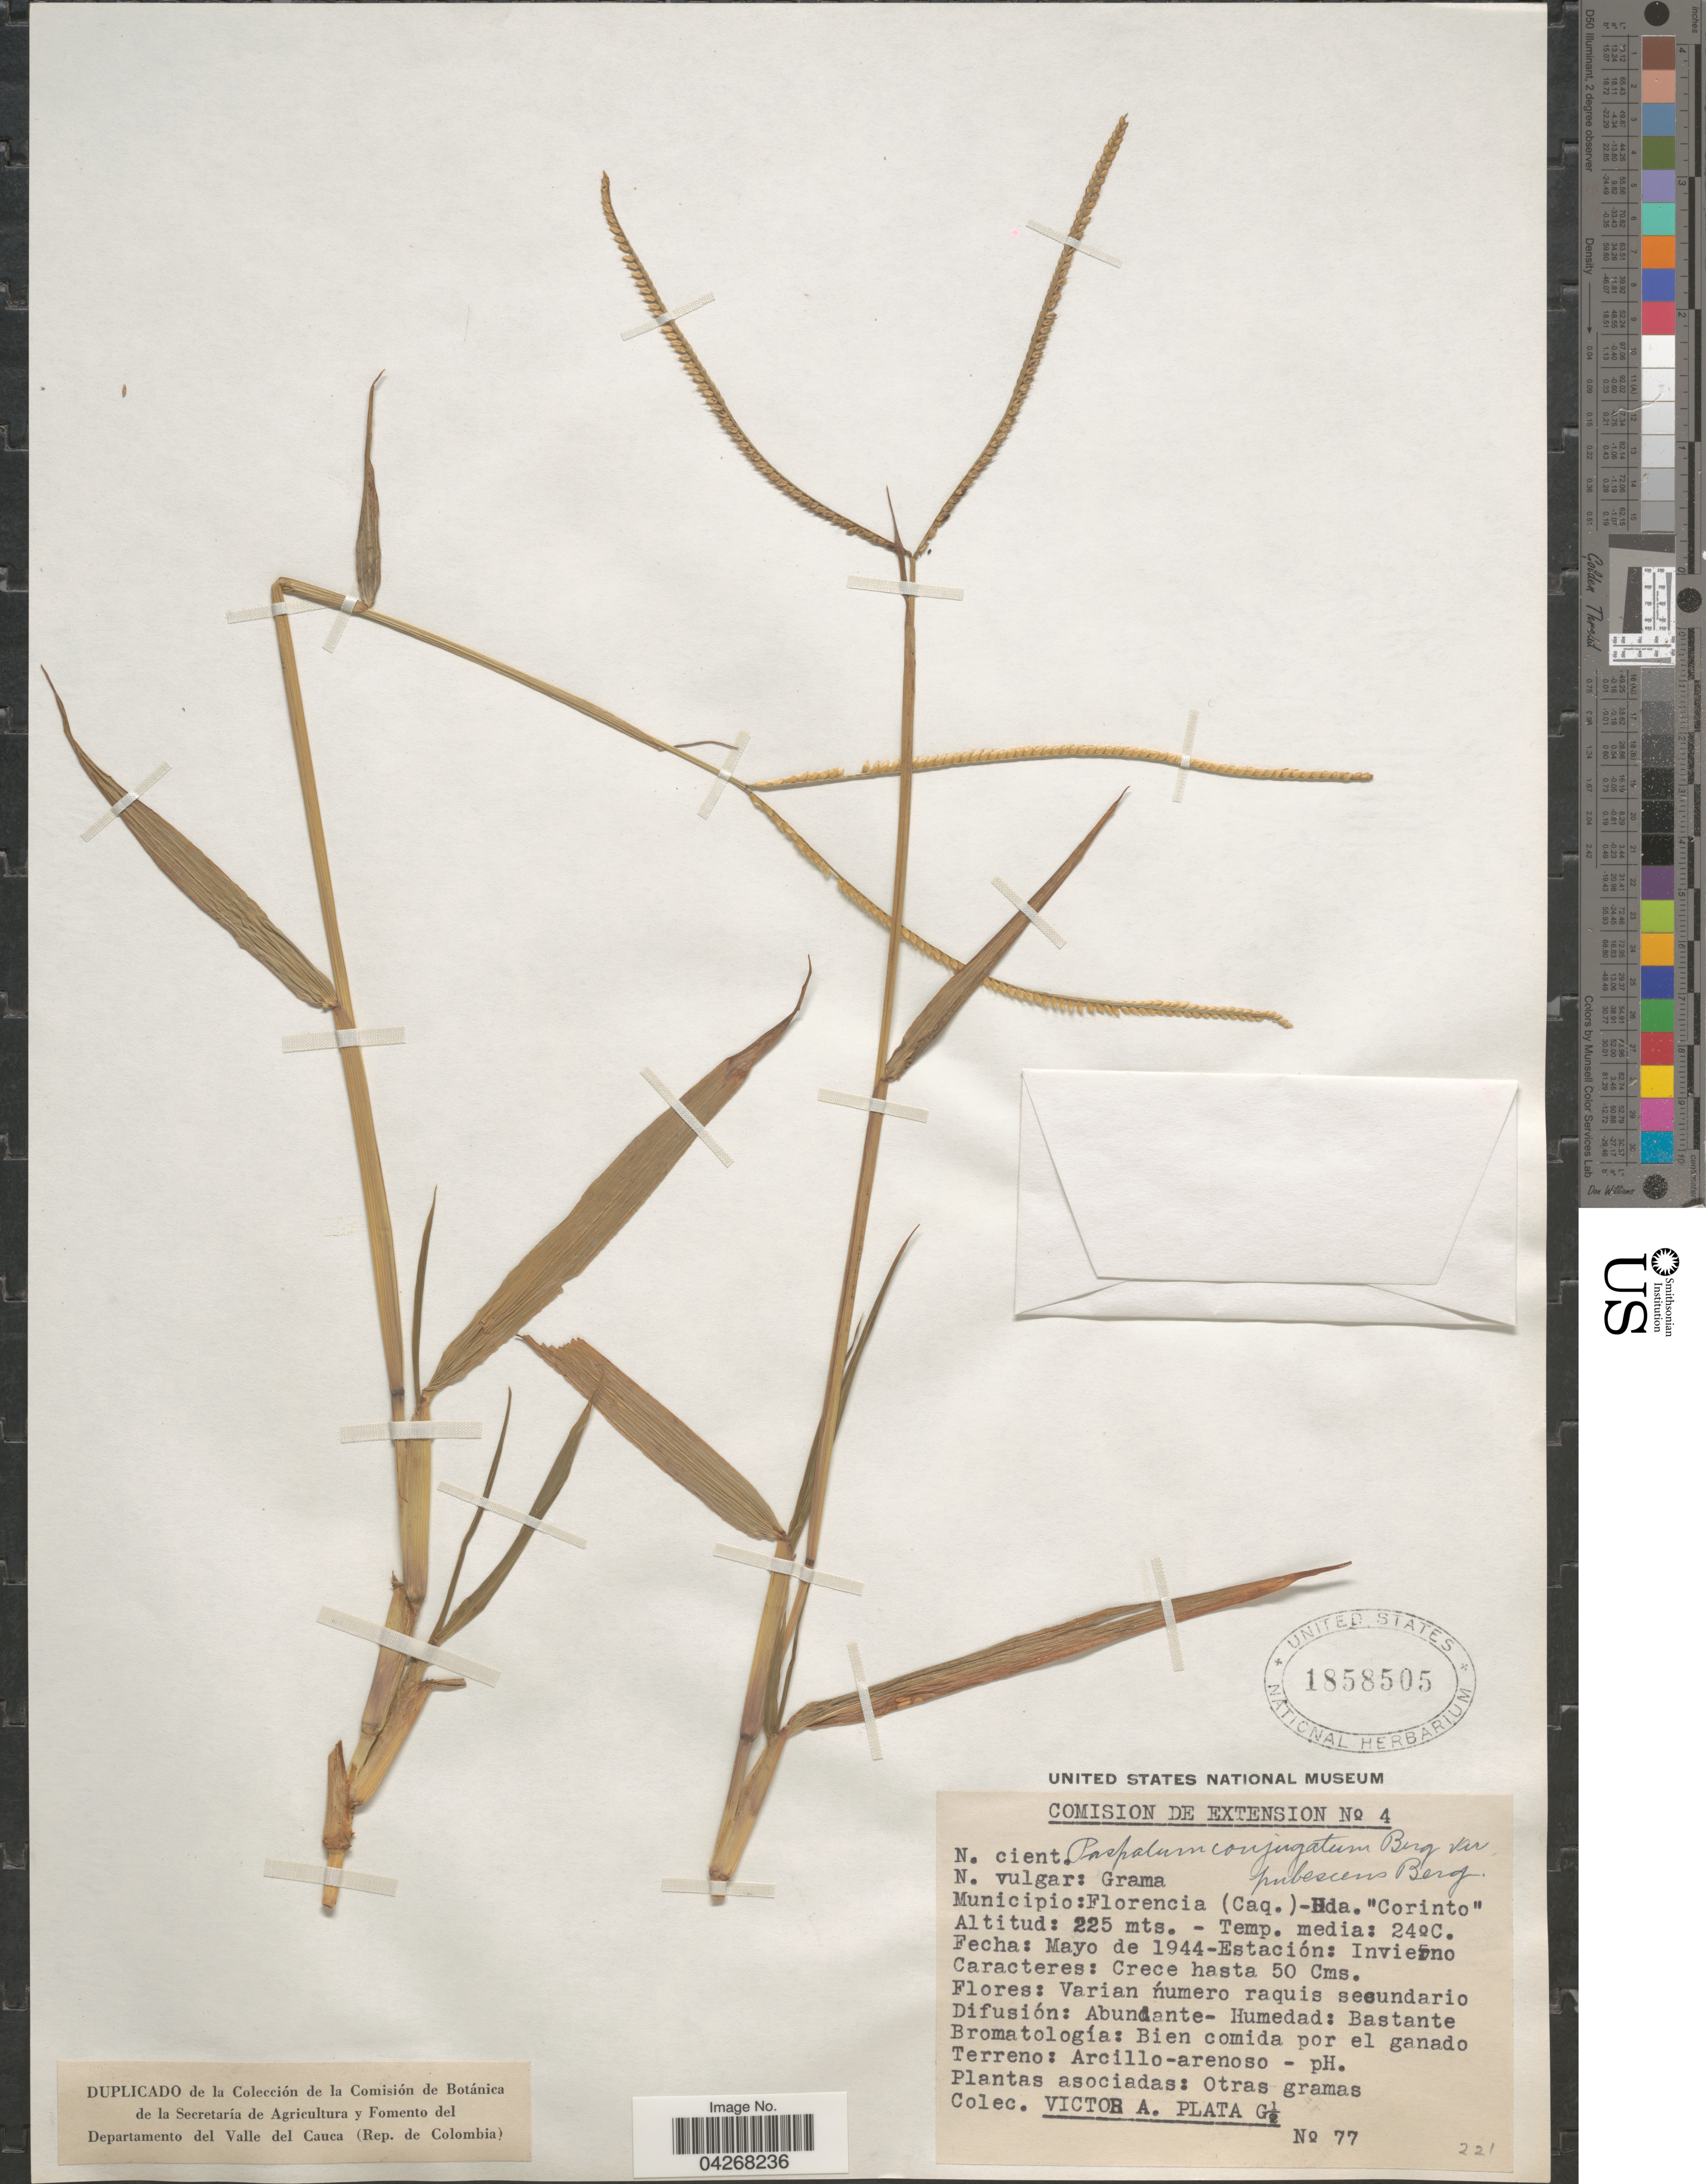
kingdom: Plantae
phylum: Tracheophyta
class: Liliopsida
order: Poales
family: Poaceae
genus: Paspalum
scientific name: Paspalum conjugatum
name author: P.J. Bergius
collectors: V. Plata Garcia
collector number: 77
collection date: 1944-05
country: Colombia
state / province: Caquetá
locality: Municipio: Florencia - Hda. "Corinto".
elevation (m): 225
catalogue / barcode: US 1858505